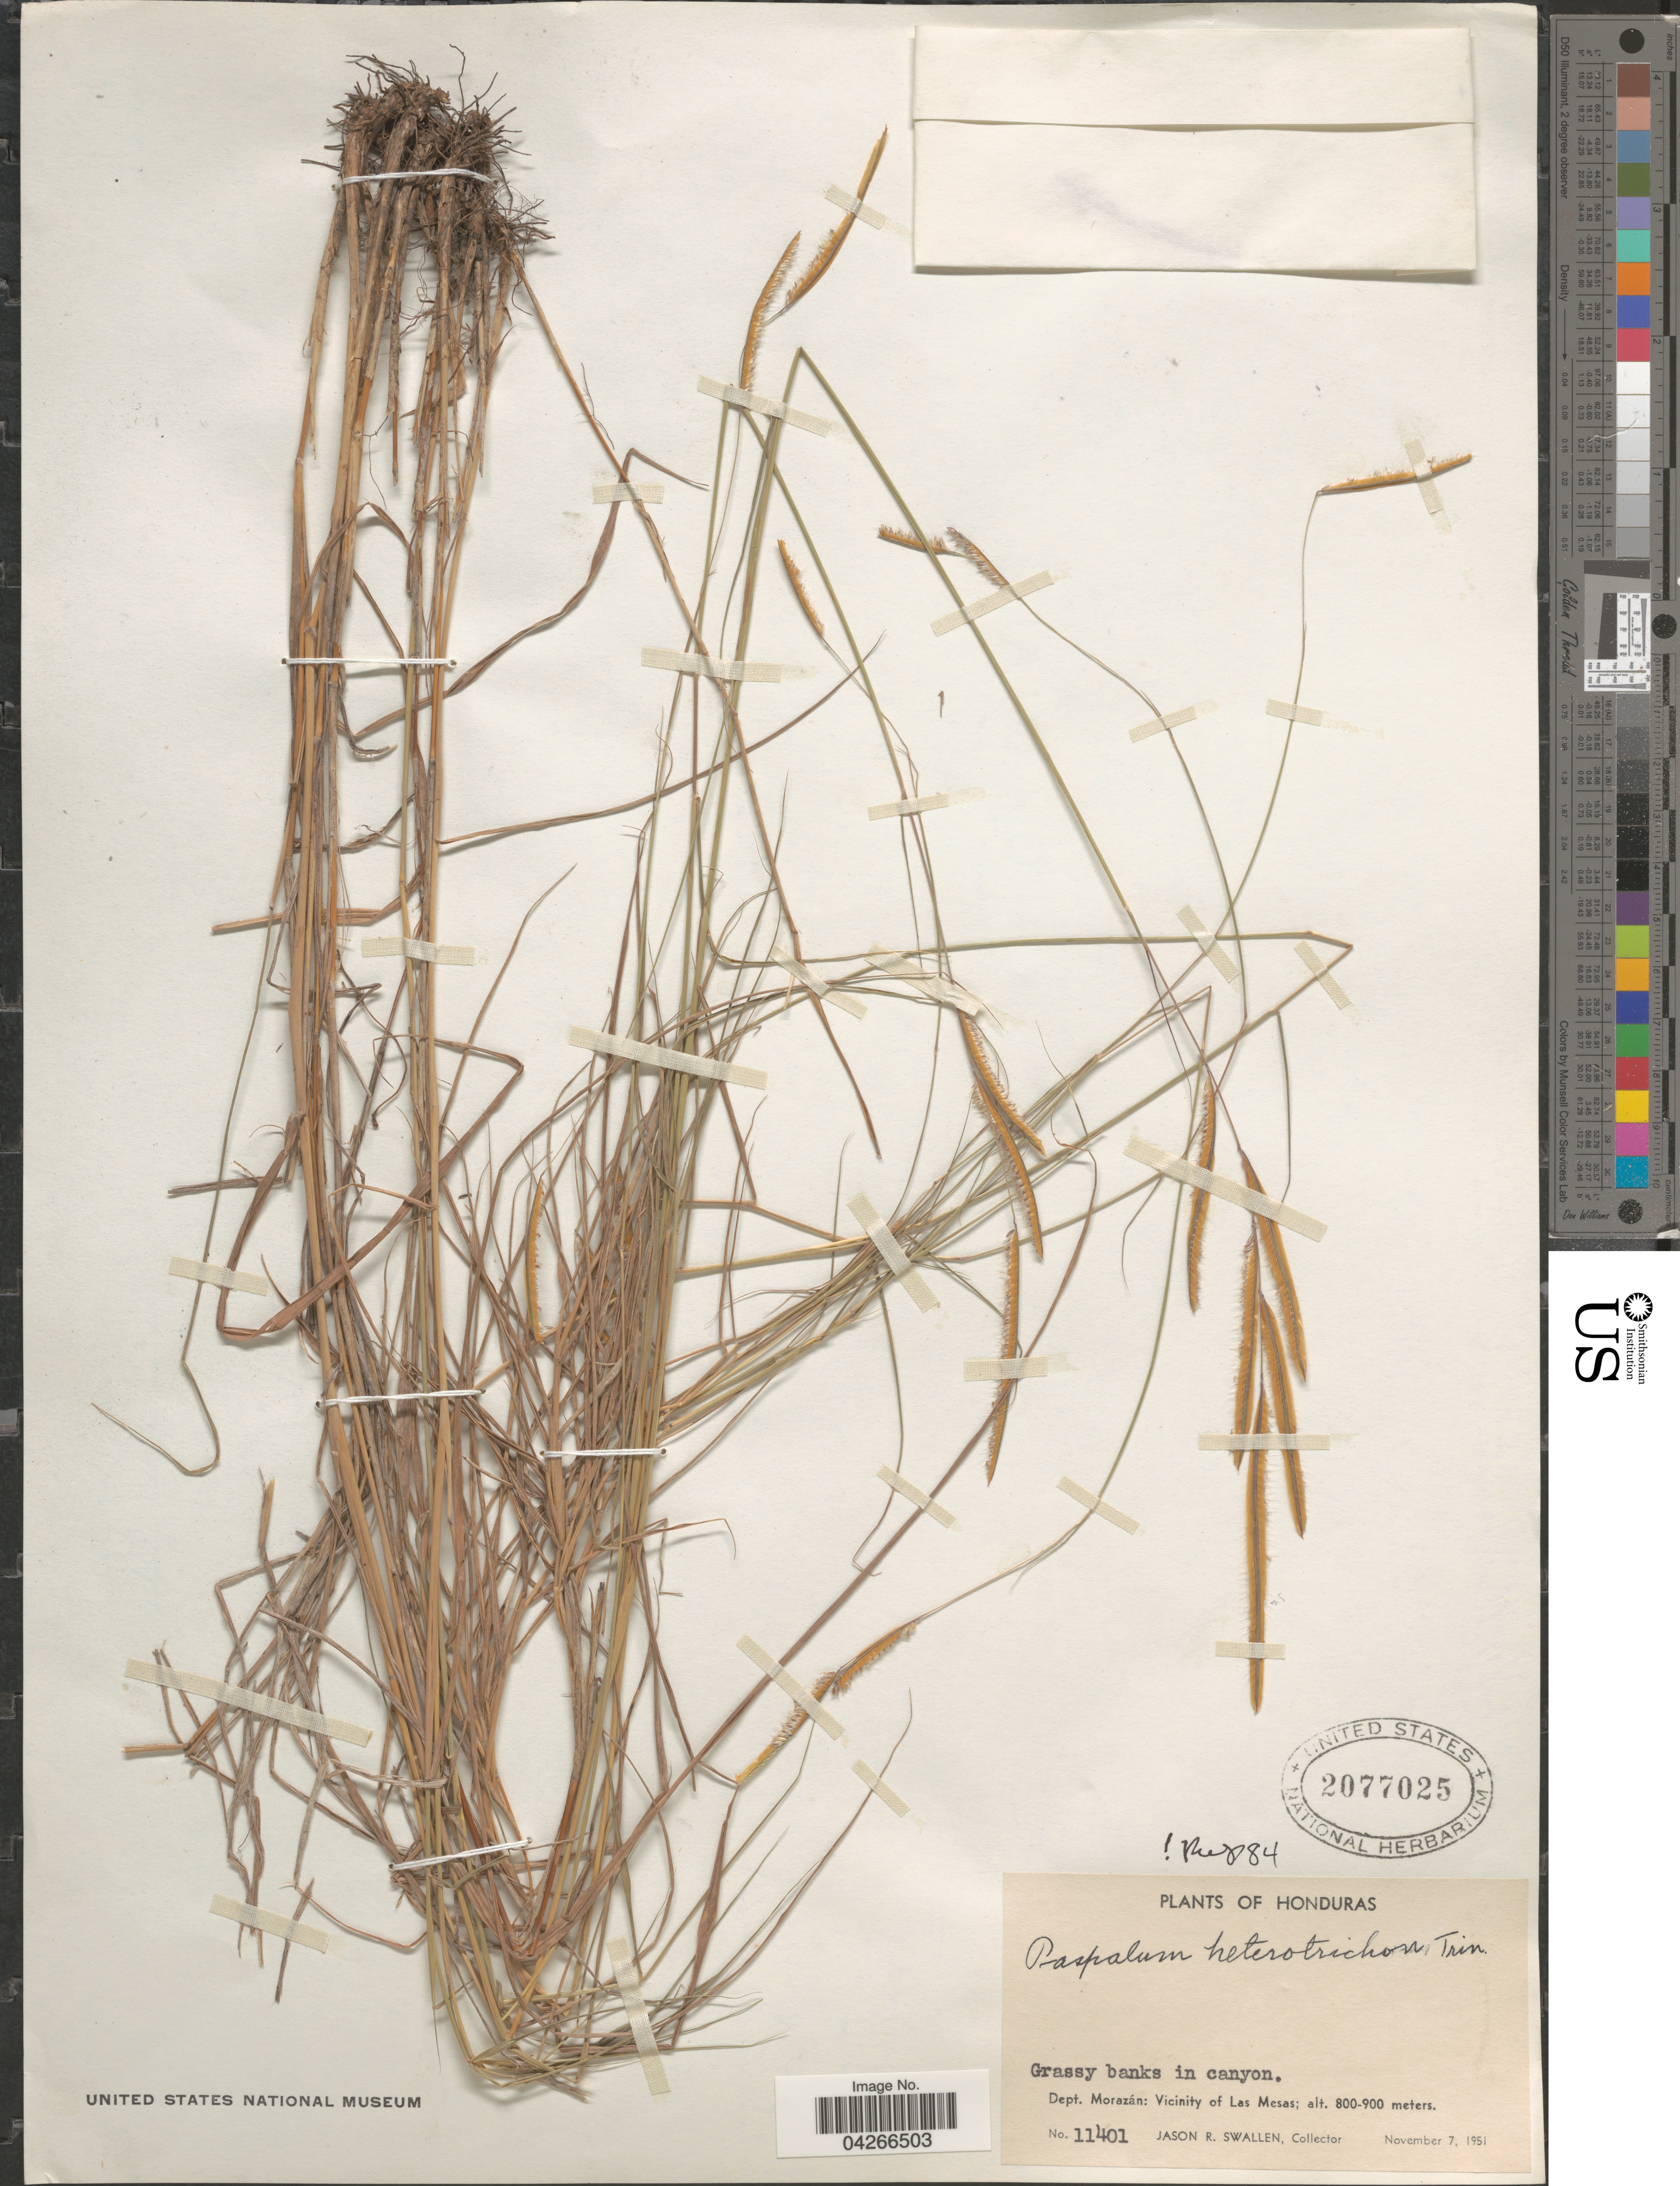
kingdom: Plantae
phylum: Tracheophyta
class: Liliopsida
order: Poales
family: Poaceae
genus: Paspalum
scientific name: Paspalum heterotrichon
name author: Trin.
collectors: J. R. Swallen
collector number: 11401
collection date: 1951-11-07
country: Honduras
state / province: Fco. Morazán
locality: Grassy banks in canyon. Dept. Morazán: Vicinity of Las Mesas.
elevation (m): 800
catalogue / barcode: US 2077025